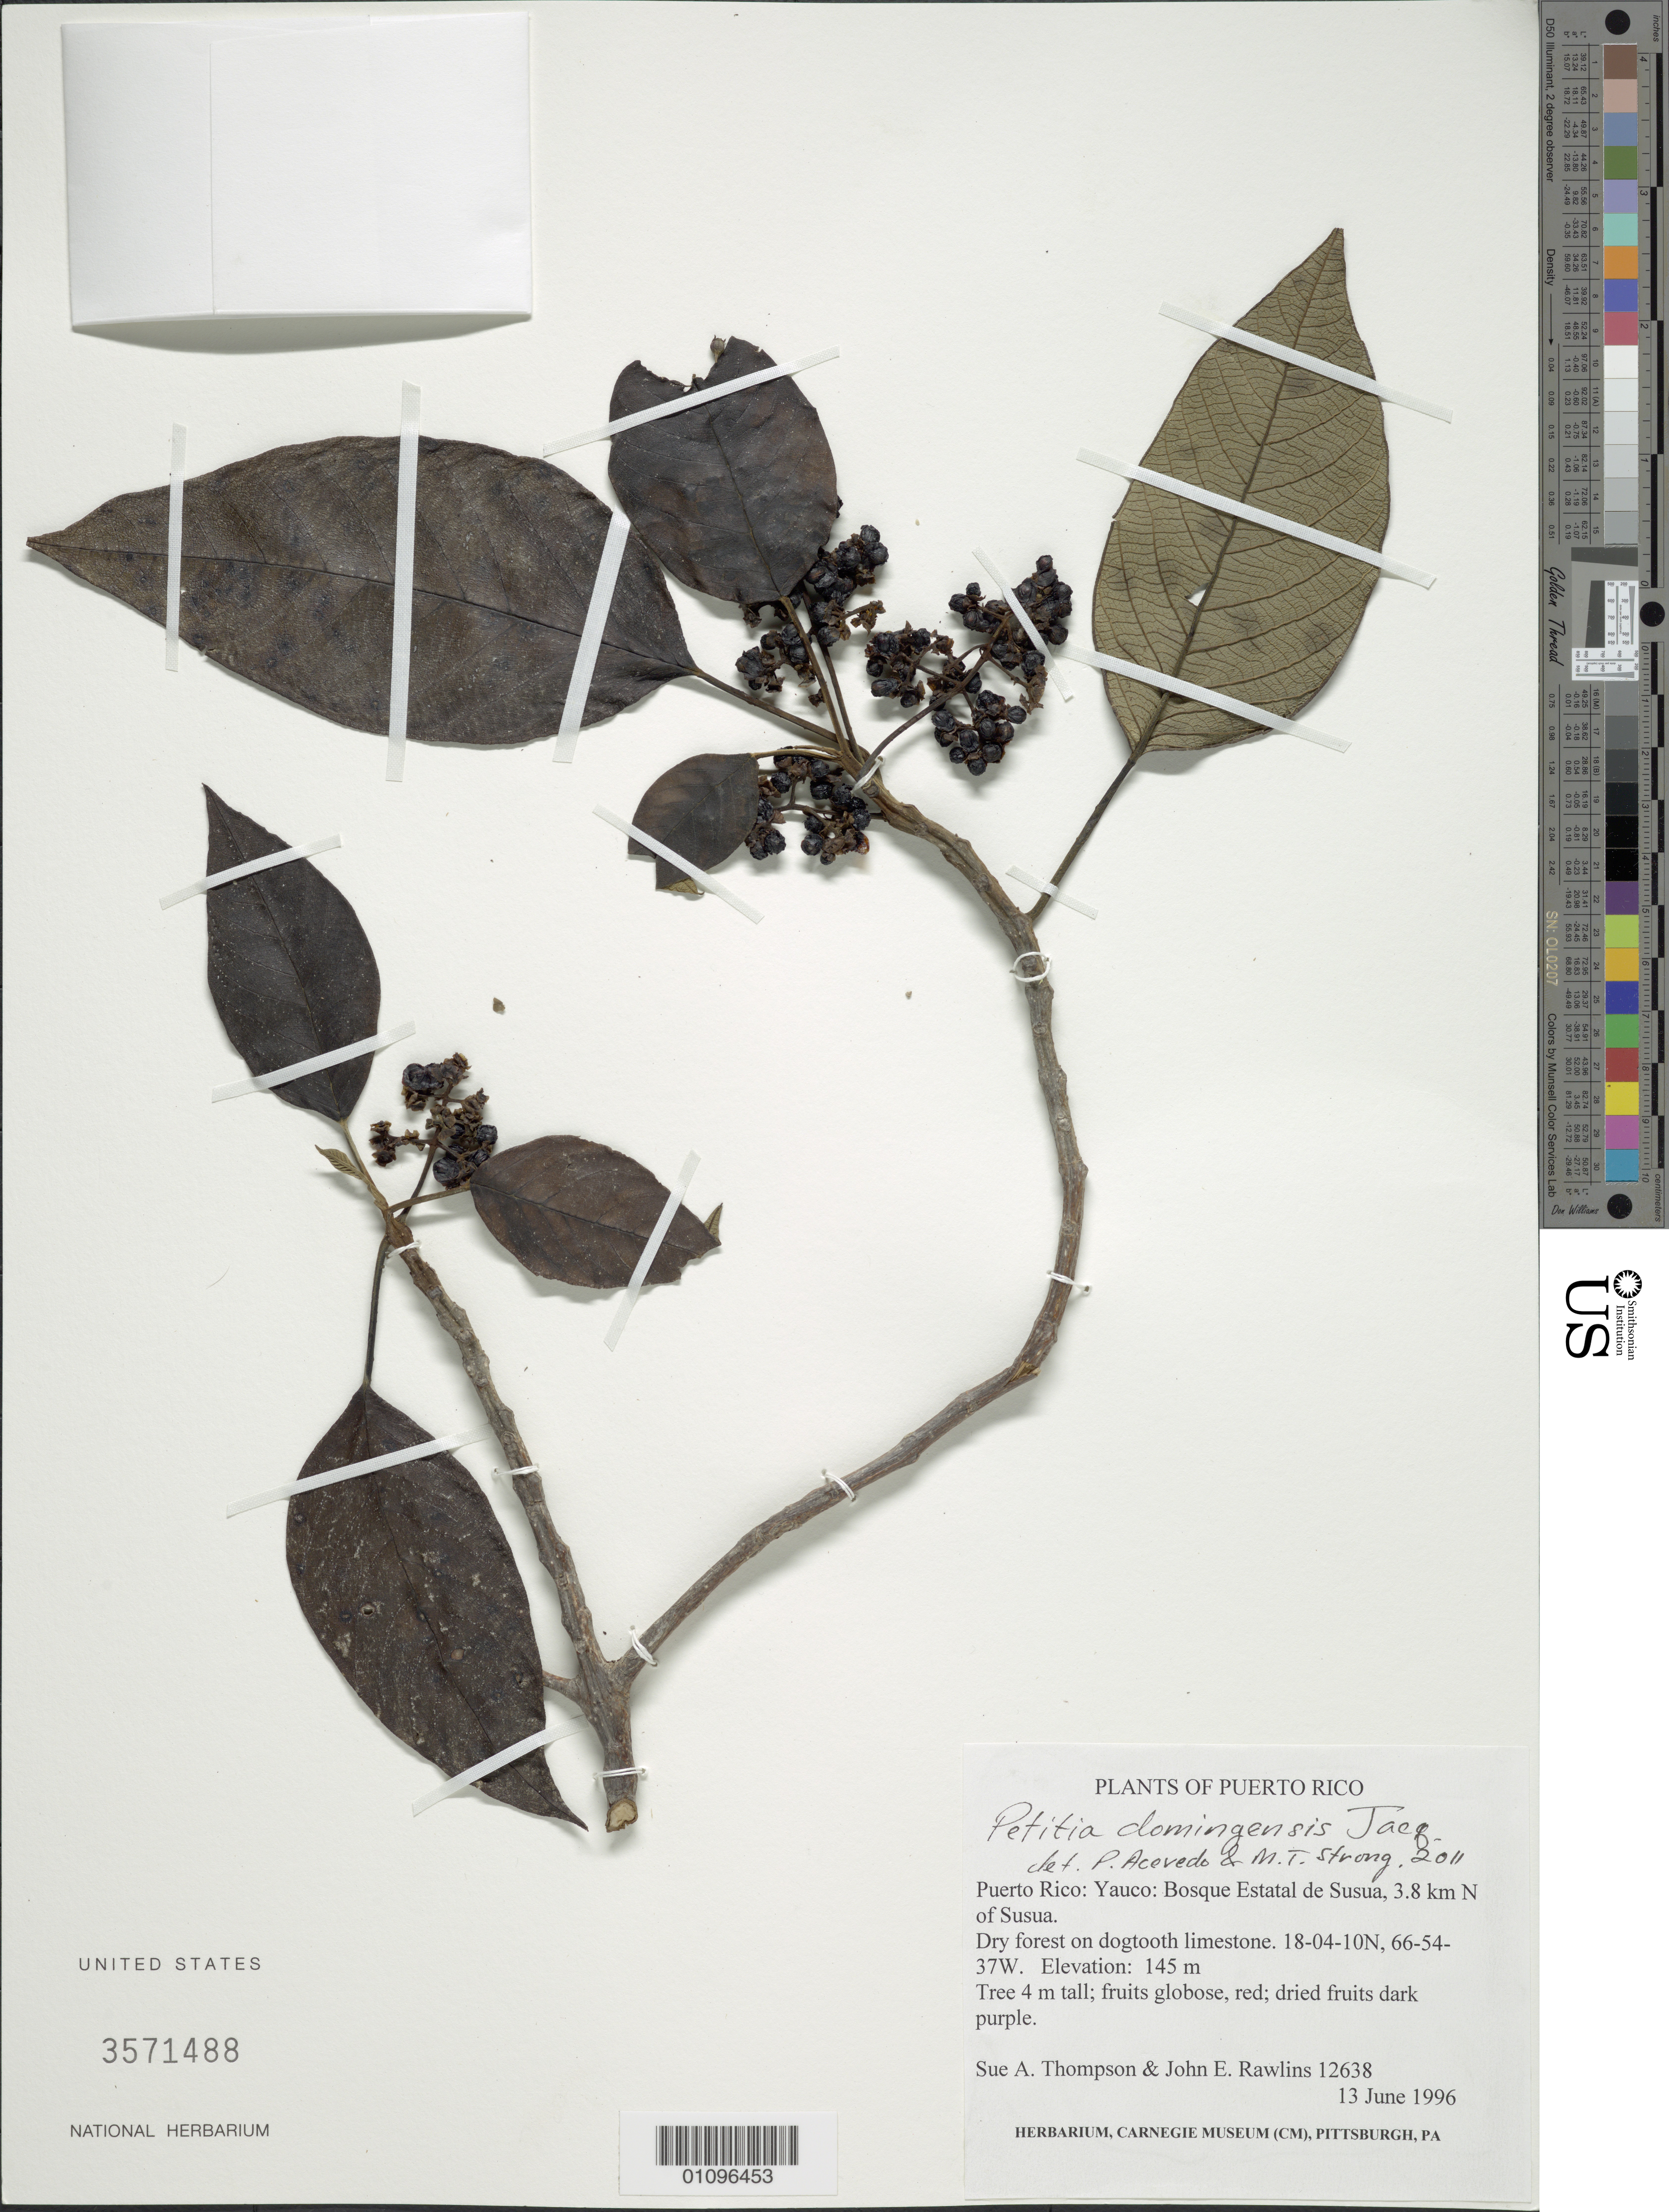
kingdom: Plantae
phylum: Tracheophyta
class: Magnoliopsida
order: Lamiales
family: Lamiaceae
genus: Petitia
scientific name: Petitia domingensis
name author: Jacq.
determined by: Strong, M. T., (US), Smithsonian Institution - National Museum of Natural History (UNITED STATES)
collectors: S. A. Thompson & J. Rawlins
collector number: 12638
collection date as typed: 13 Jun 1996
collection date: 1996-06-13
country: Puerto Rico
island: Puerto Rico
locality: Yauco; Bosque Estatal de Susua, 3.8 km N of Susua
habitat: Dry forest on dogtooth limestone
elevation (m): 145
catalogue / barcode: US 3571488